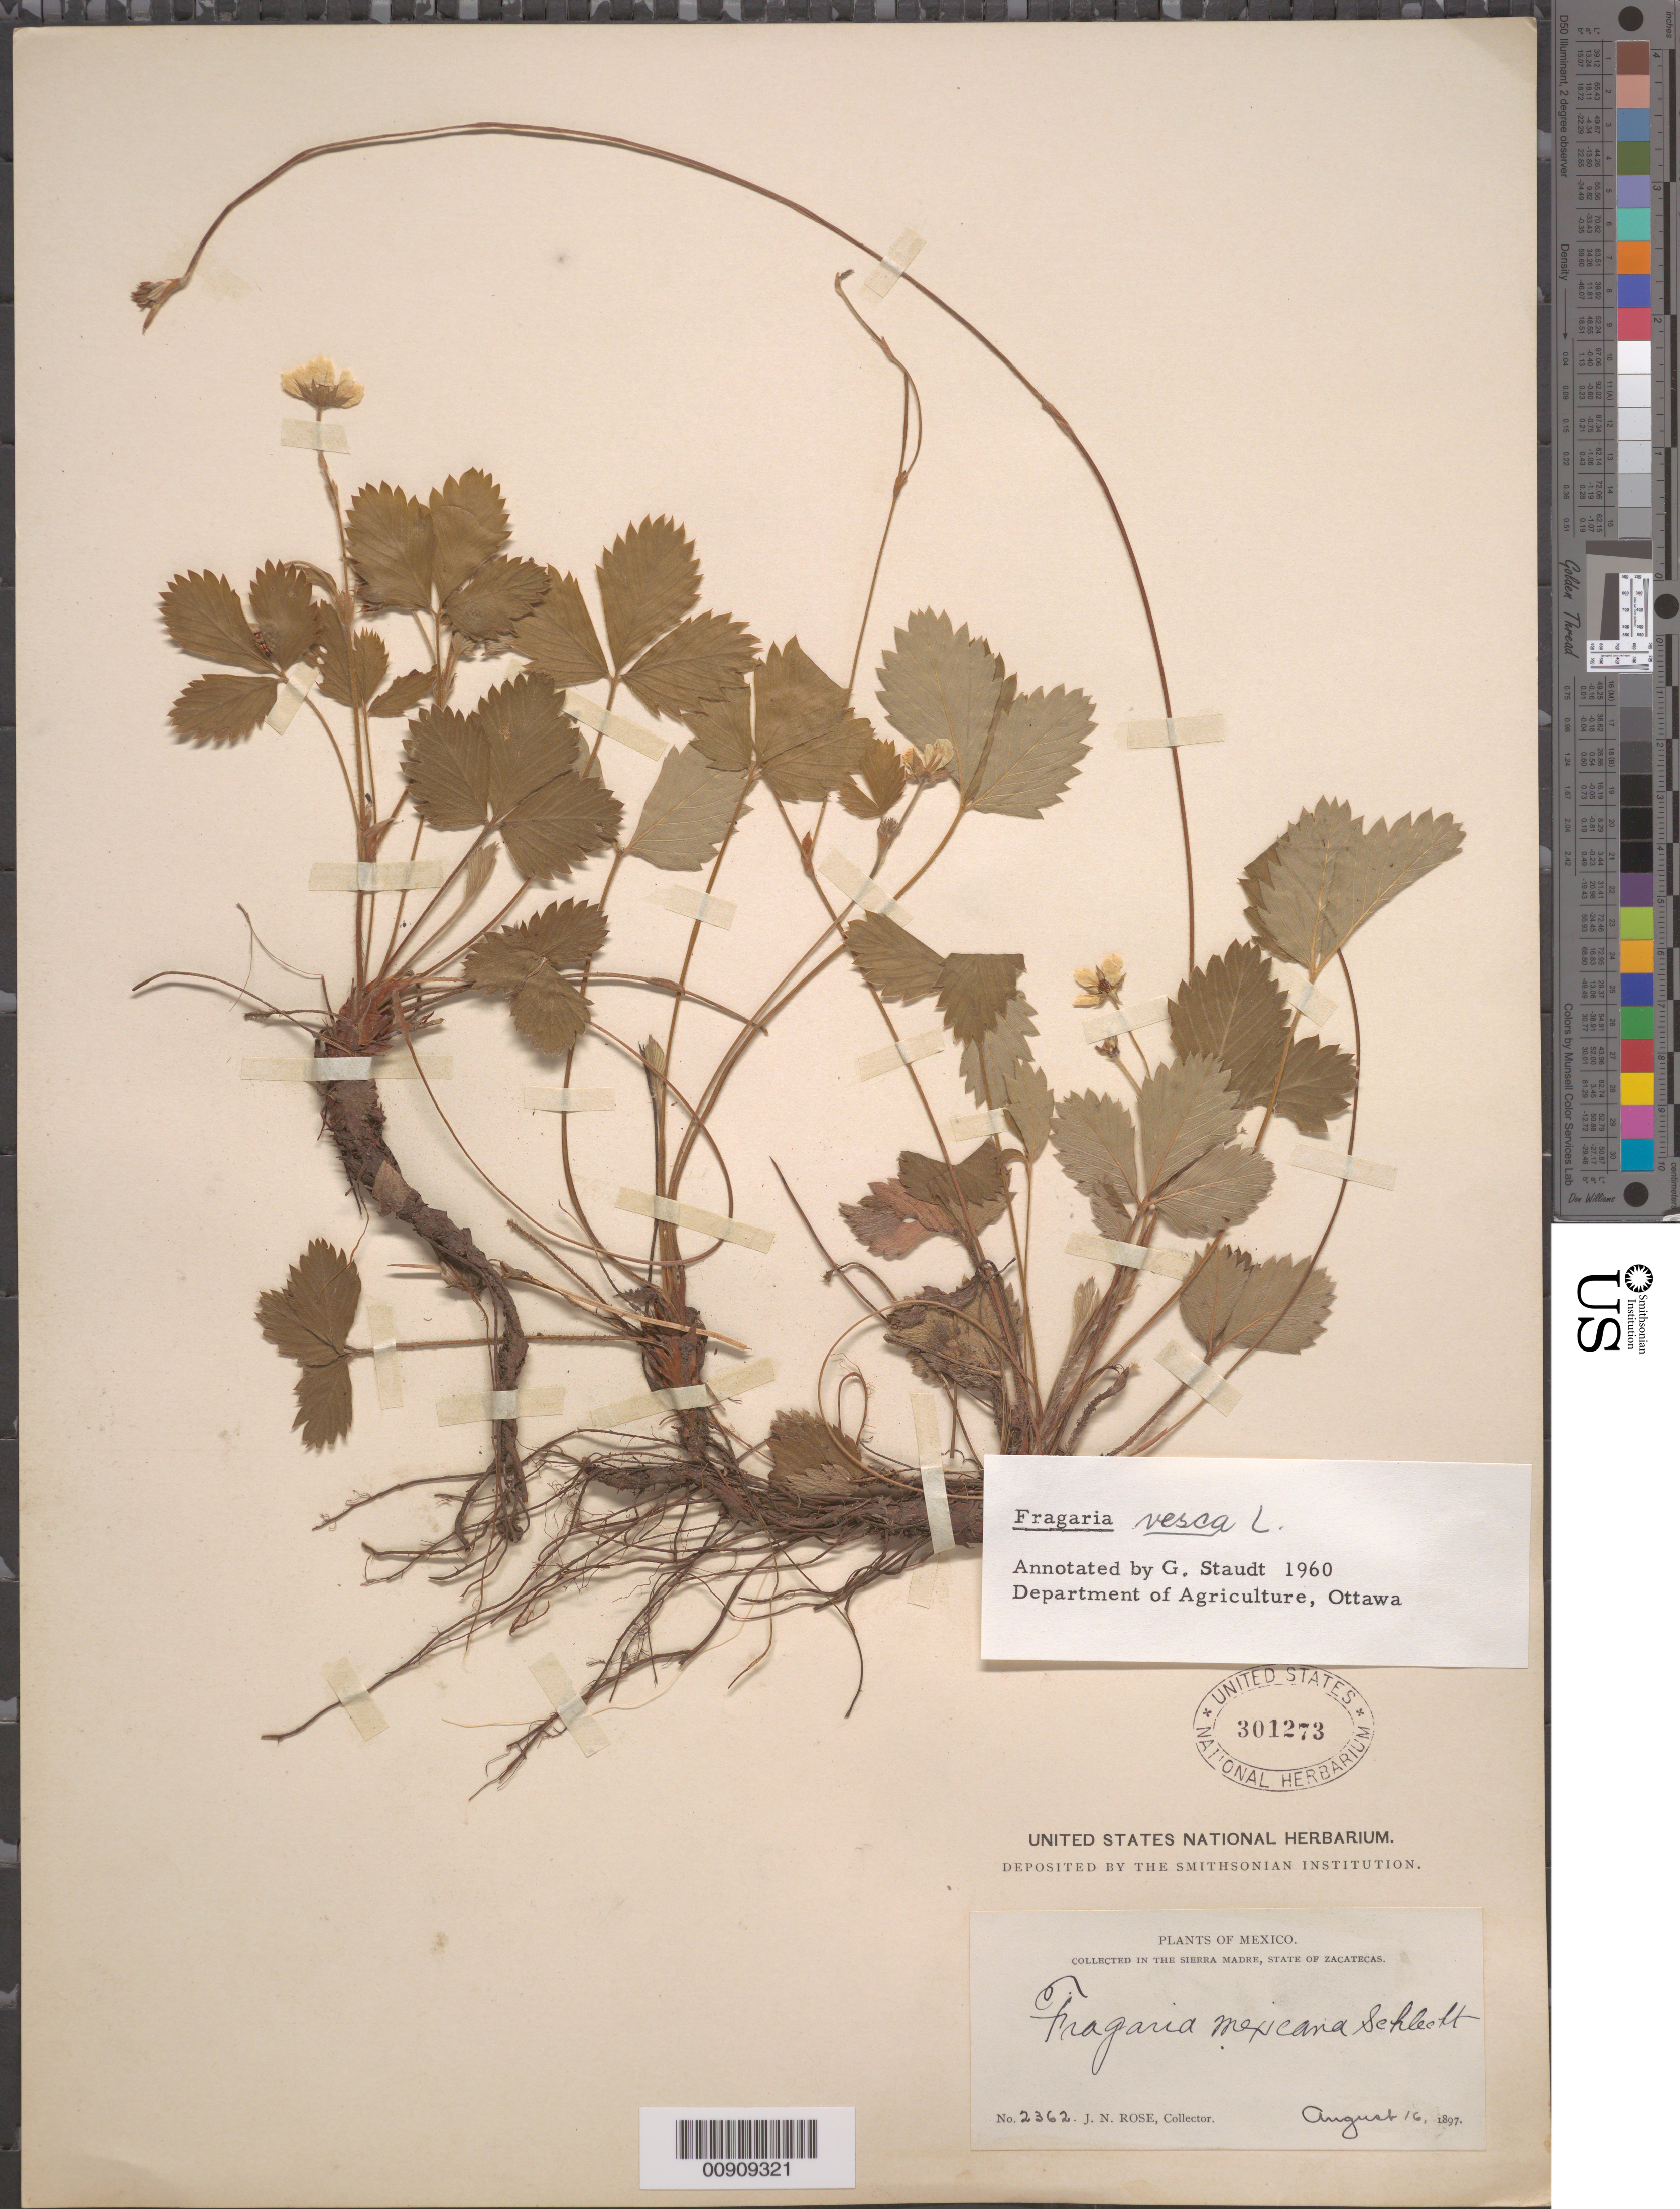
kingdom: Plantae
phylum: Tracheophyta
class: Magnoliopsida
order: Rosales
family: Rosaceae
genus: Fragaria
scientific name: Fragaria vesca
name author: L.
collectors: J. N. Rose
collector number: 2362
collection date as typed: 16 Aug 1897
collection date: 1897-08-16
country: Mexico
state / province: Zacatecas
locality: Sierra Madre, State of Zacatecas.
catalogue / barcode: US 301273